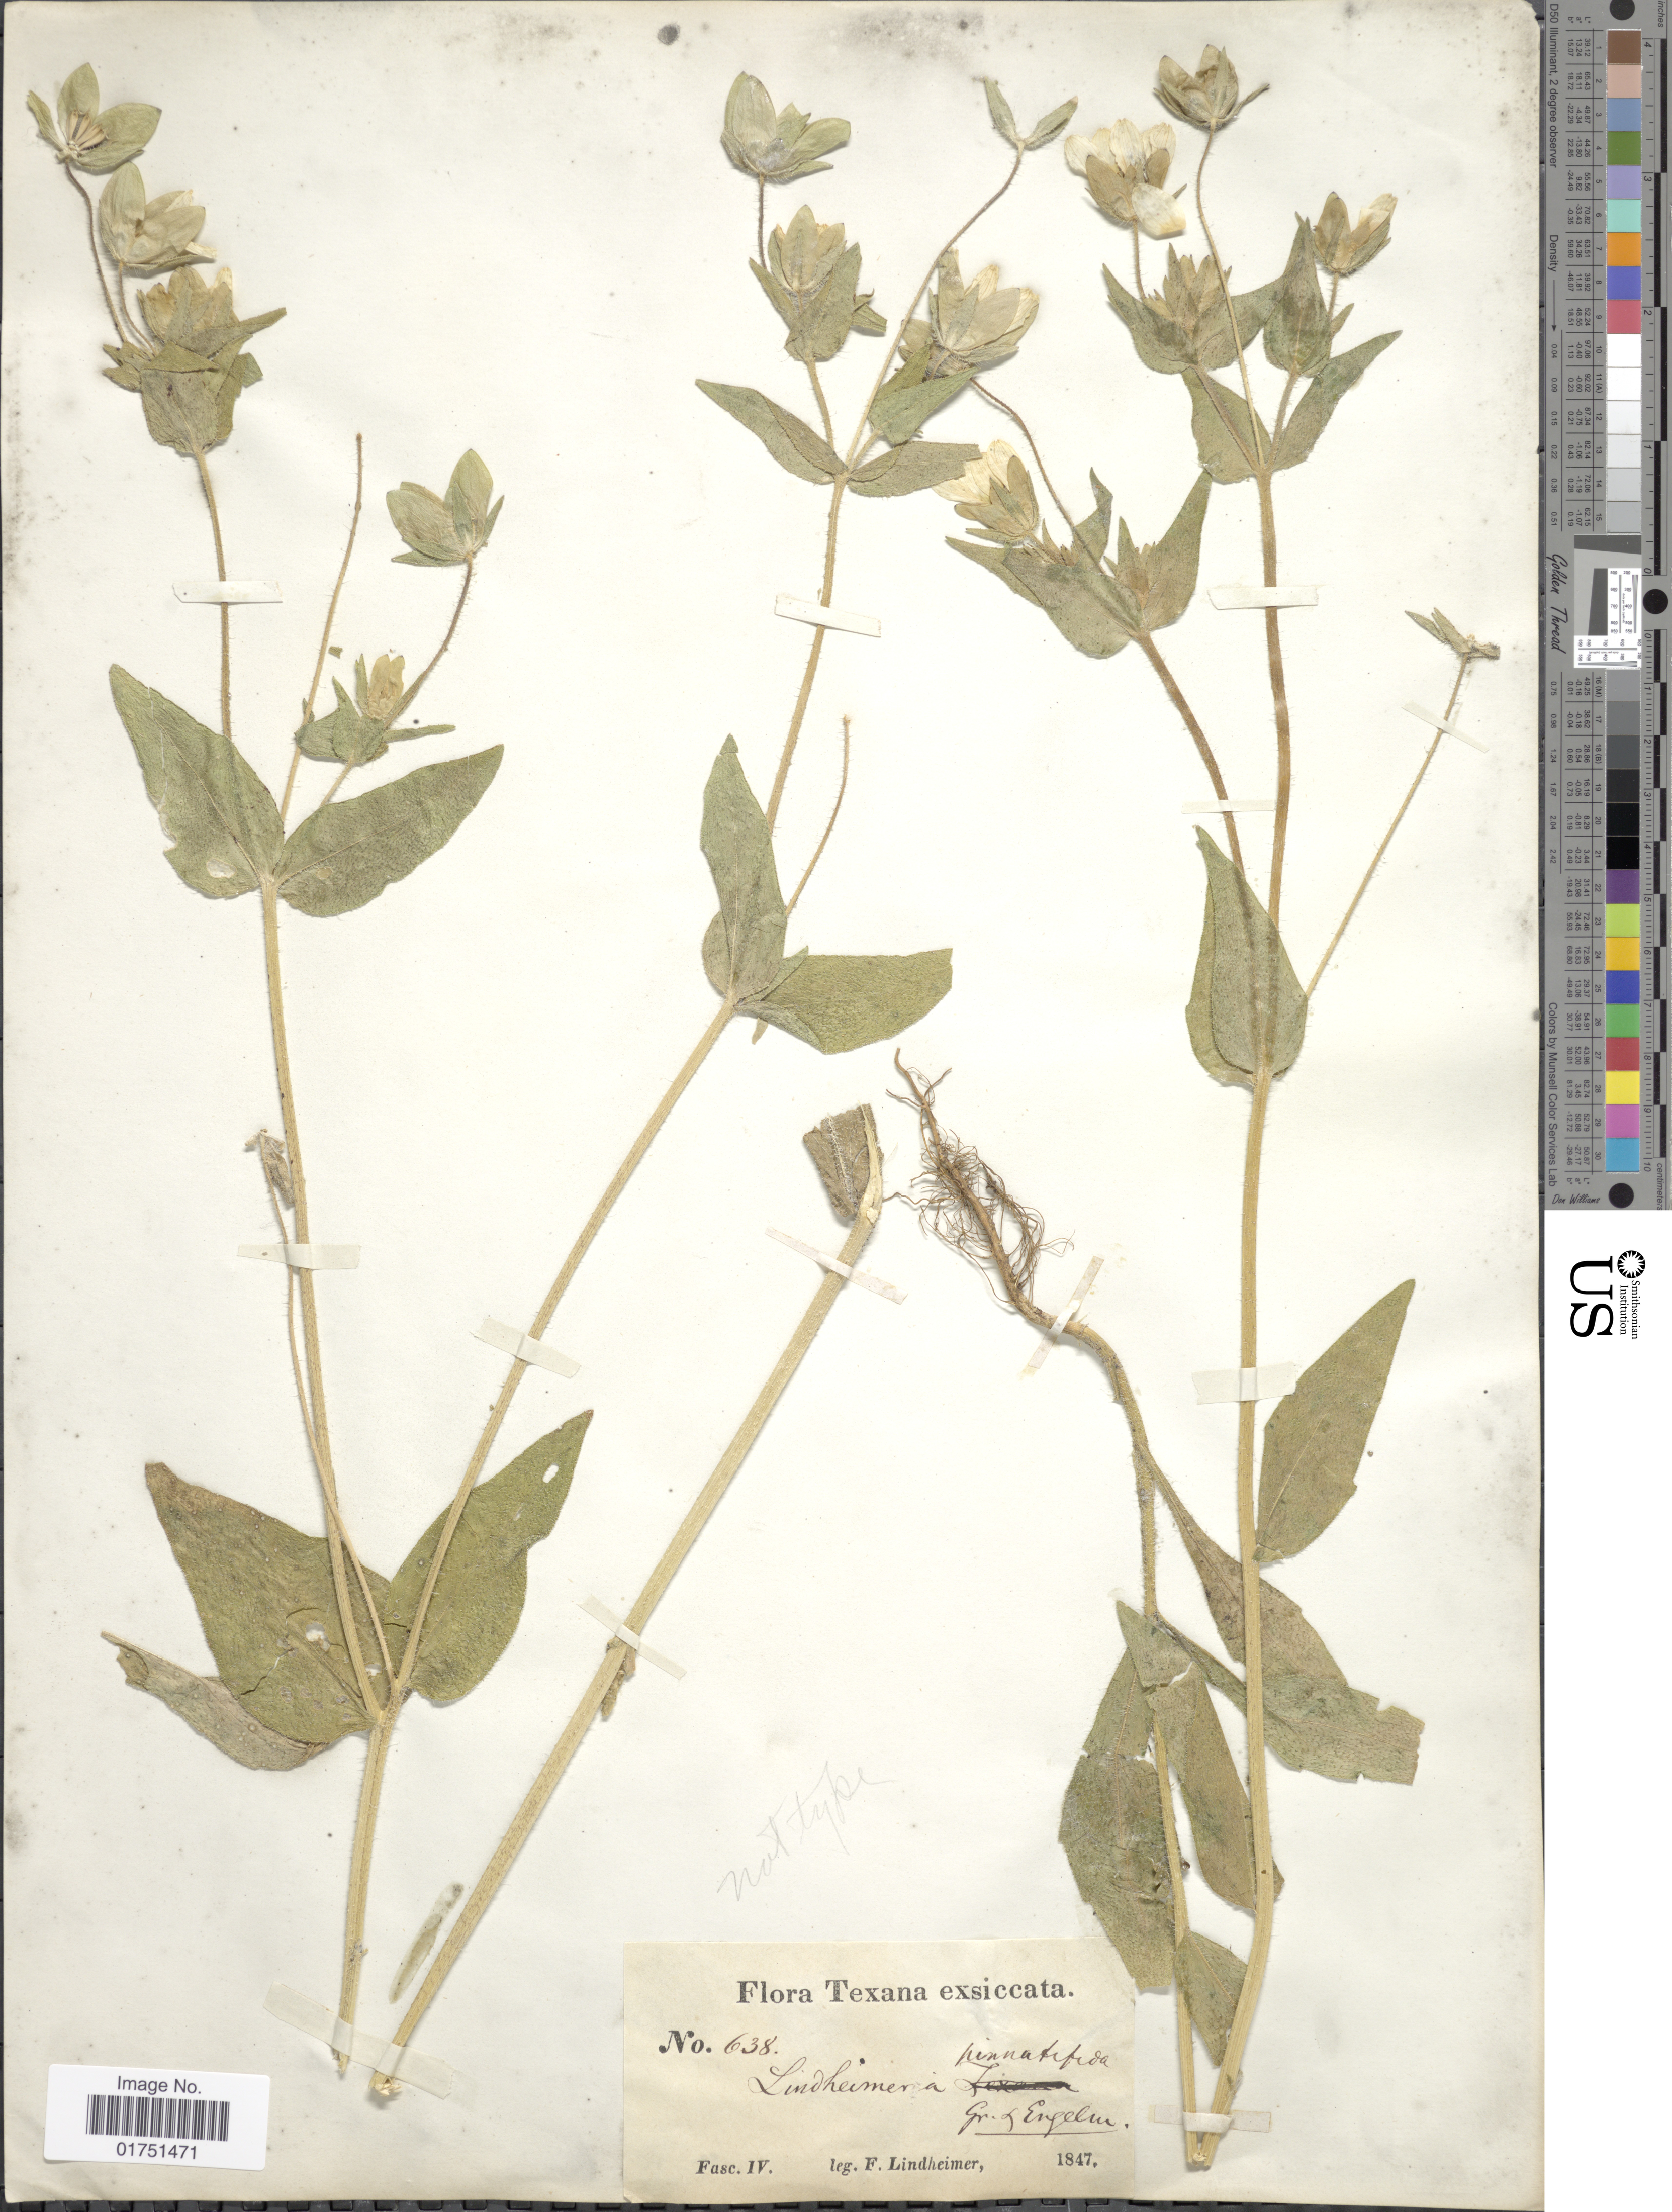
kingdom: Plantae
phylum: Tracheophyta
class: Magnoliopsida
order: Asterales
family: Asteraceae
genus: Lindheimera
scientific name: Lindheimera texana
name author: A. Gray & Engelm. in A. Gray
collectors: F. Lindheimer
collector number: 638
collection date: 1847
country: United States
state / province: Texas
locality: Texana